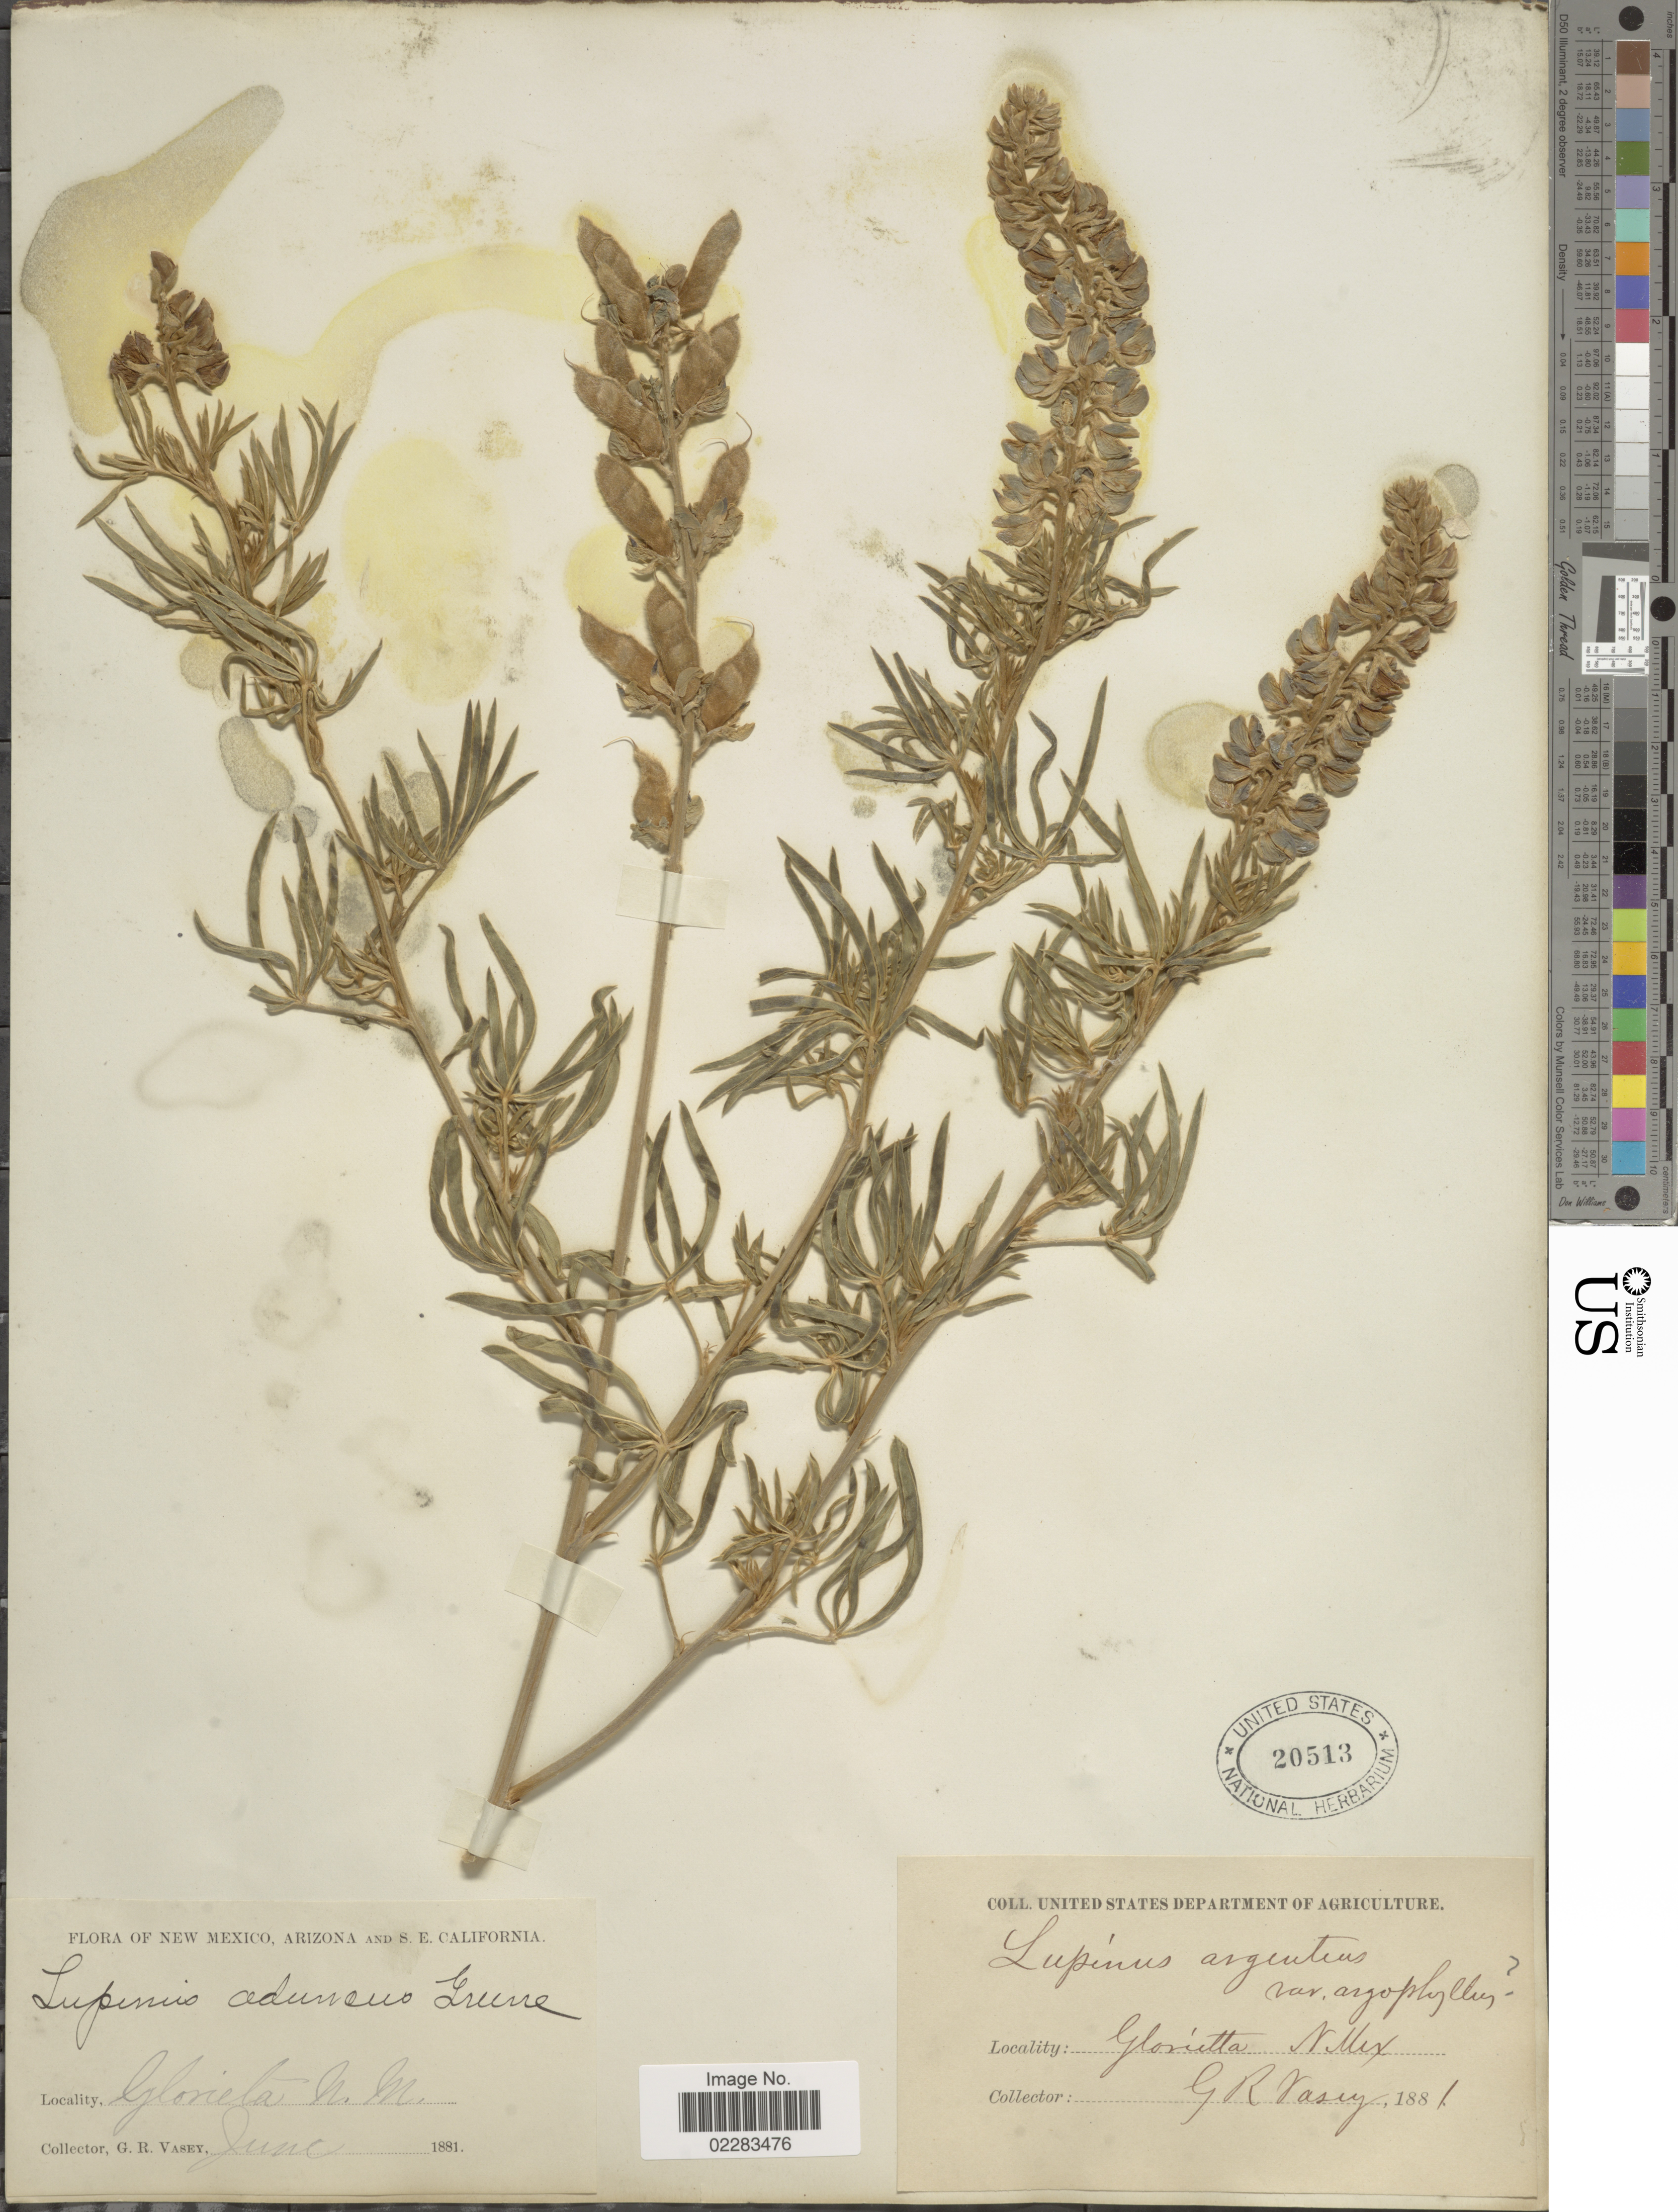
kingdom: Plantae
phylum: Tracheophyta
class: Magnoliopsida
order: Fabales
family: Fabaceae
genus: Lupinus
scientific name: Lupinus aduncus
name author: Greene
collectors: G. R. Vasey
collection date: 1881-06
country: United States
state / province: New Mexico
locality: Gloritta. N. Mex.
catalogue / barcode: US 20513